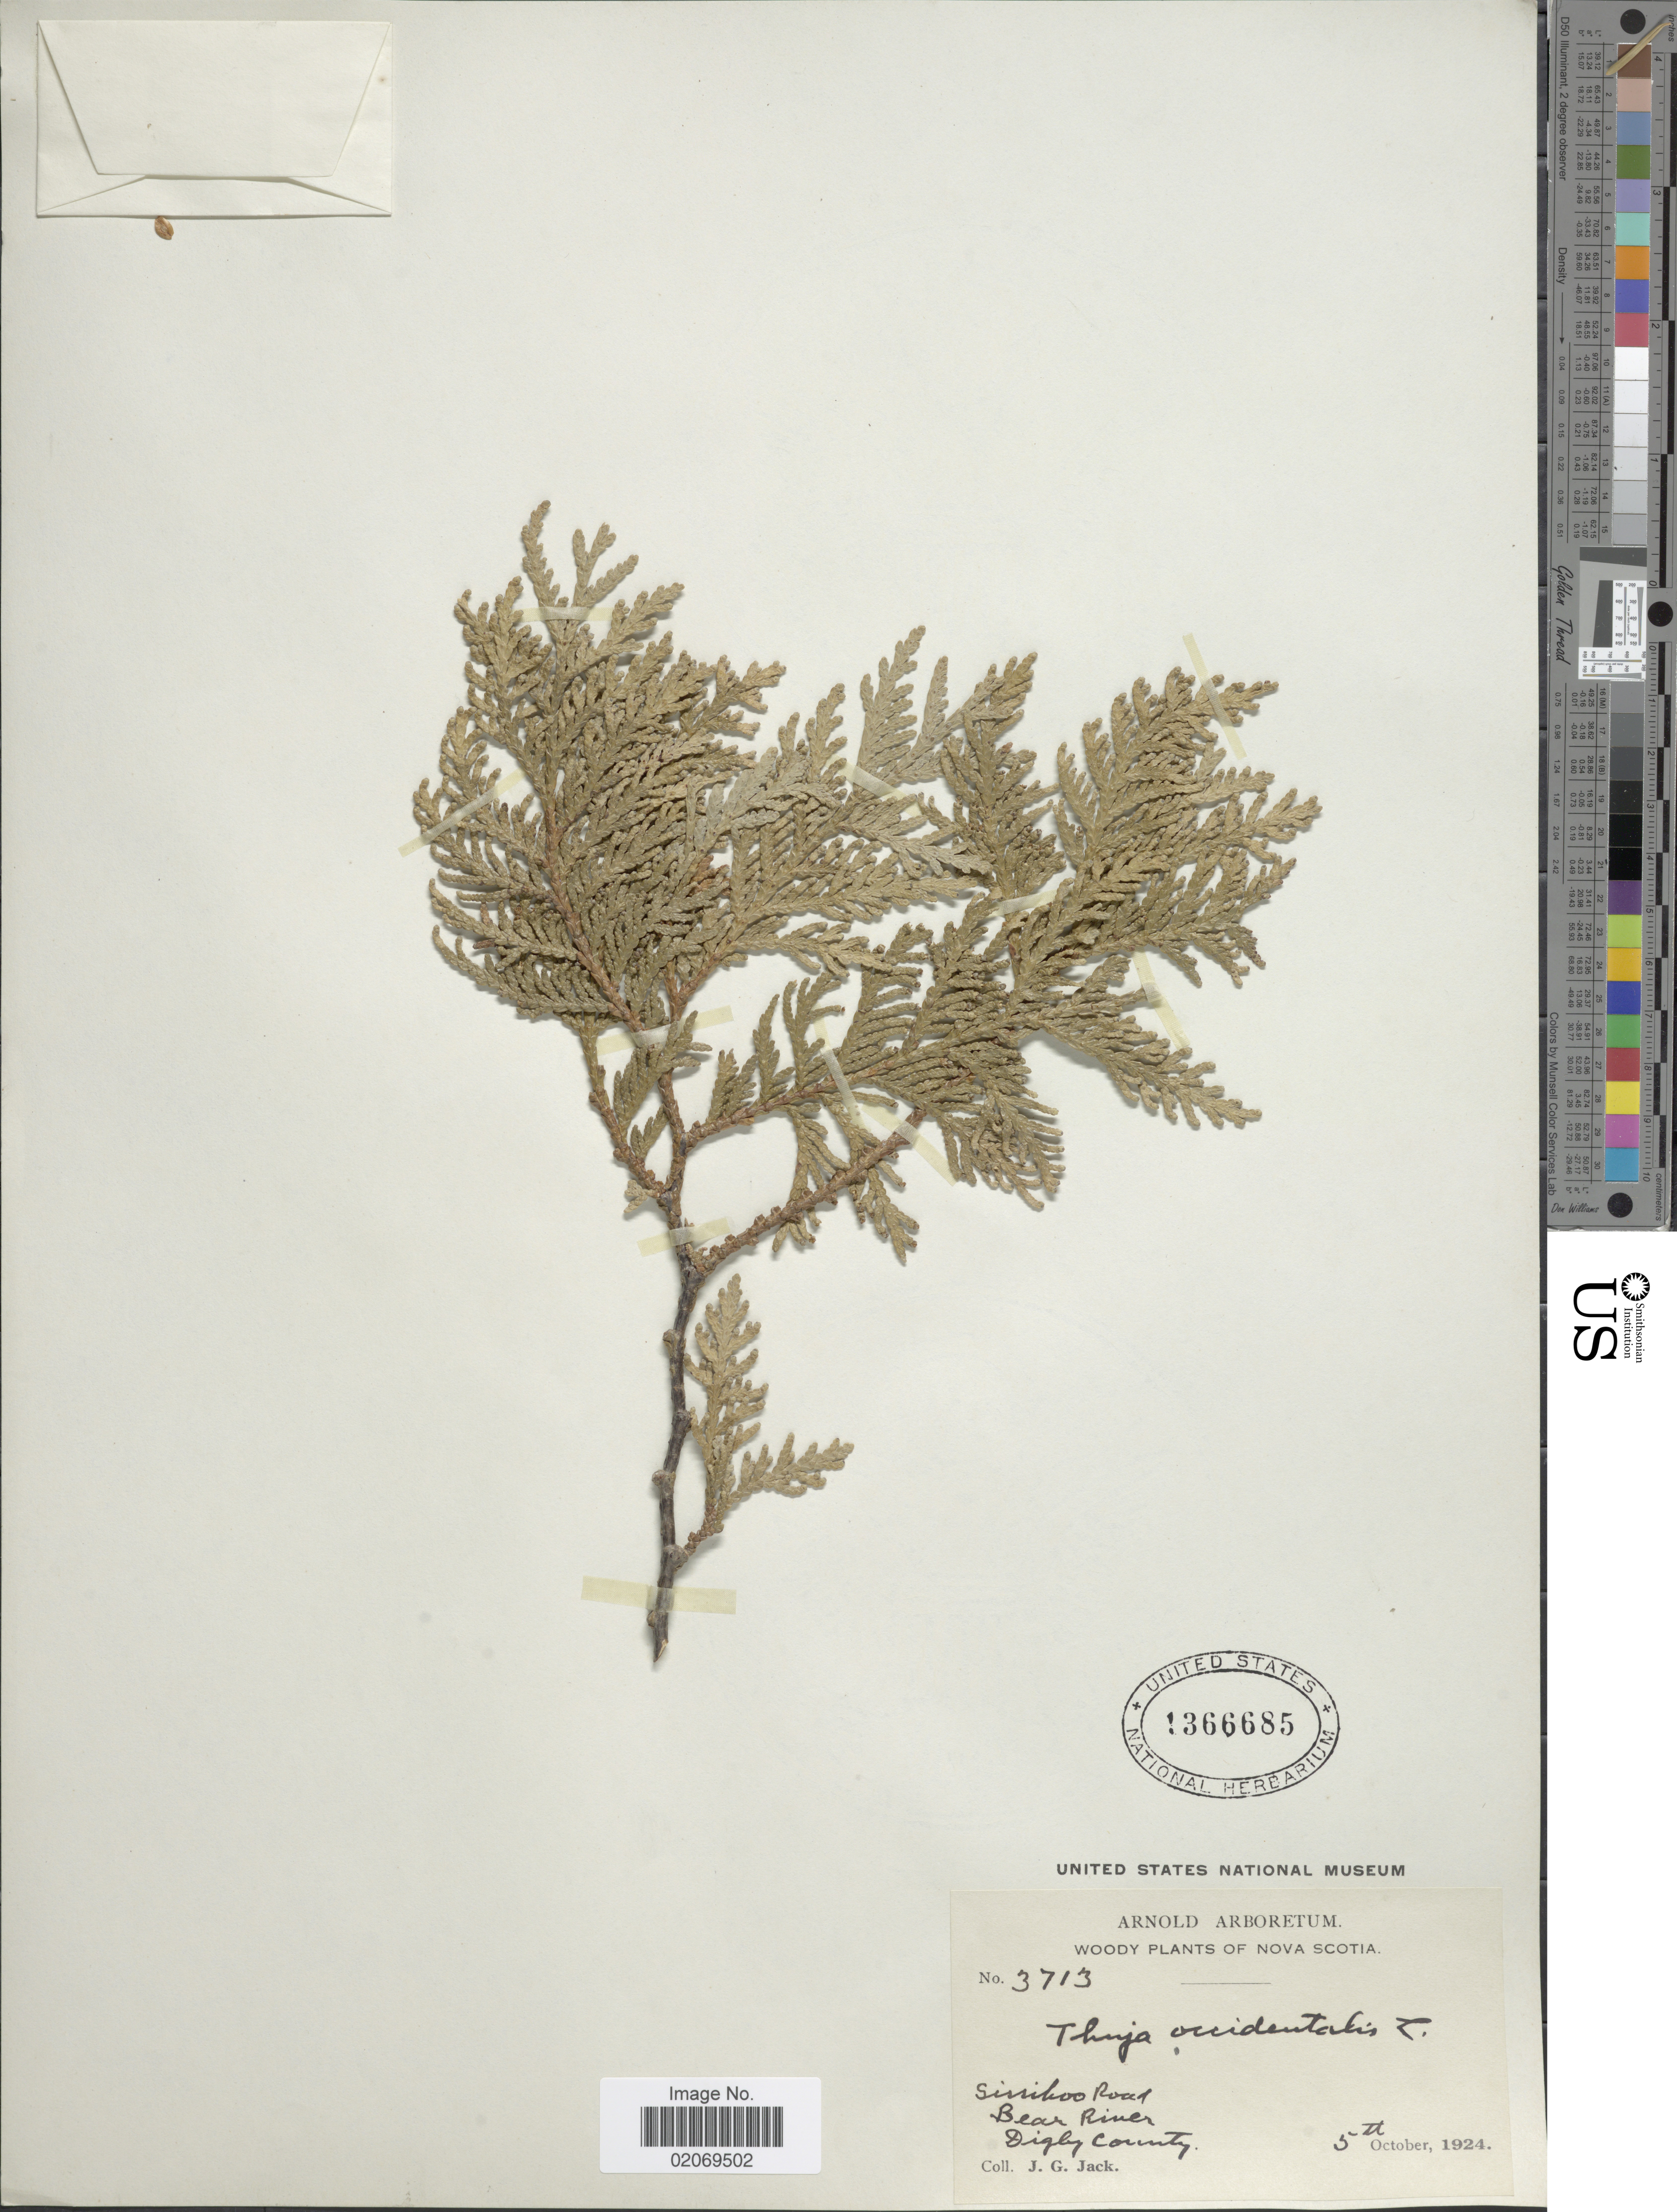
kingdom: Plantae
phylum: Tracheophyta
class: Pinopsida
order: Pinales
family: Cupressaceae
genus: Thuja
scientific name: Thuja occidentalis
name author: L.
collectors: J. G. Jack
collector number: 3713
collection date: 1924-10-05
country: Canada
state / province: Nova Scotia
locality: Woody of Nova Scotia, Sissikoo Road, Bear River, Digley County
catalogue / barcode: US 1366685